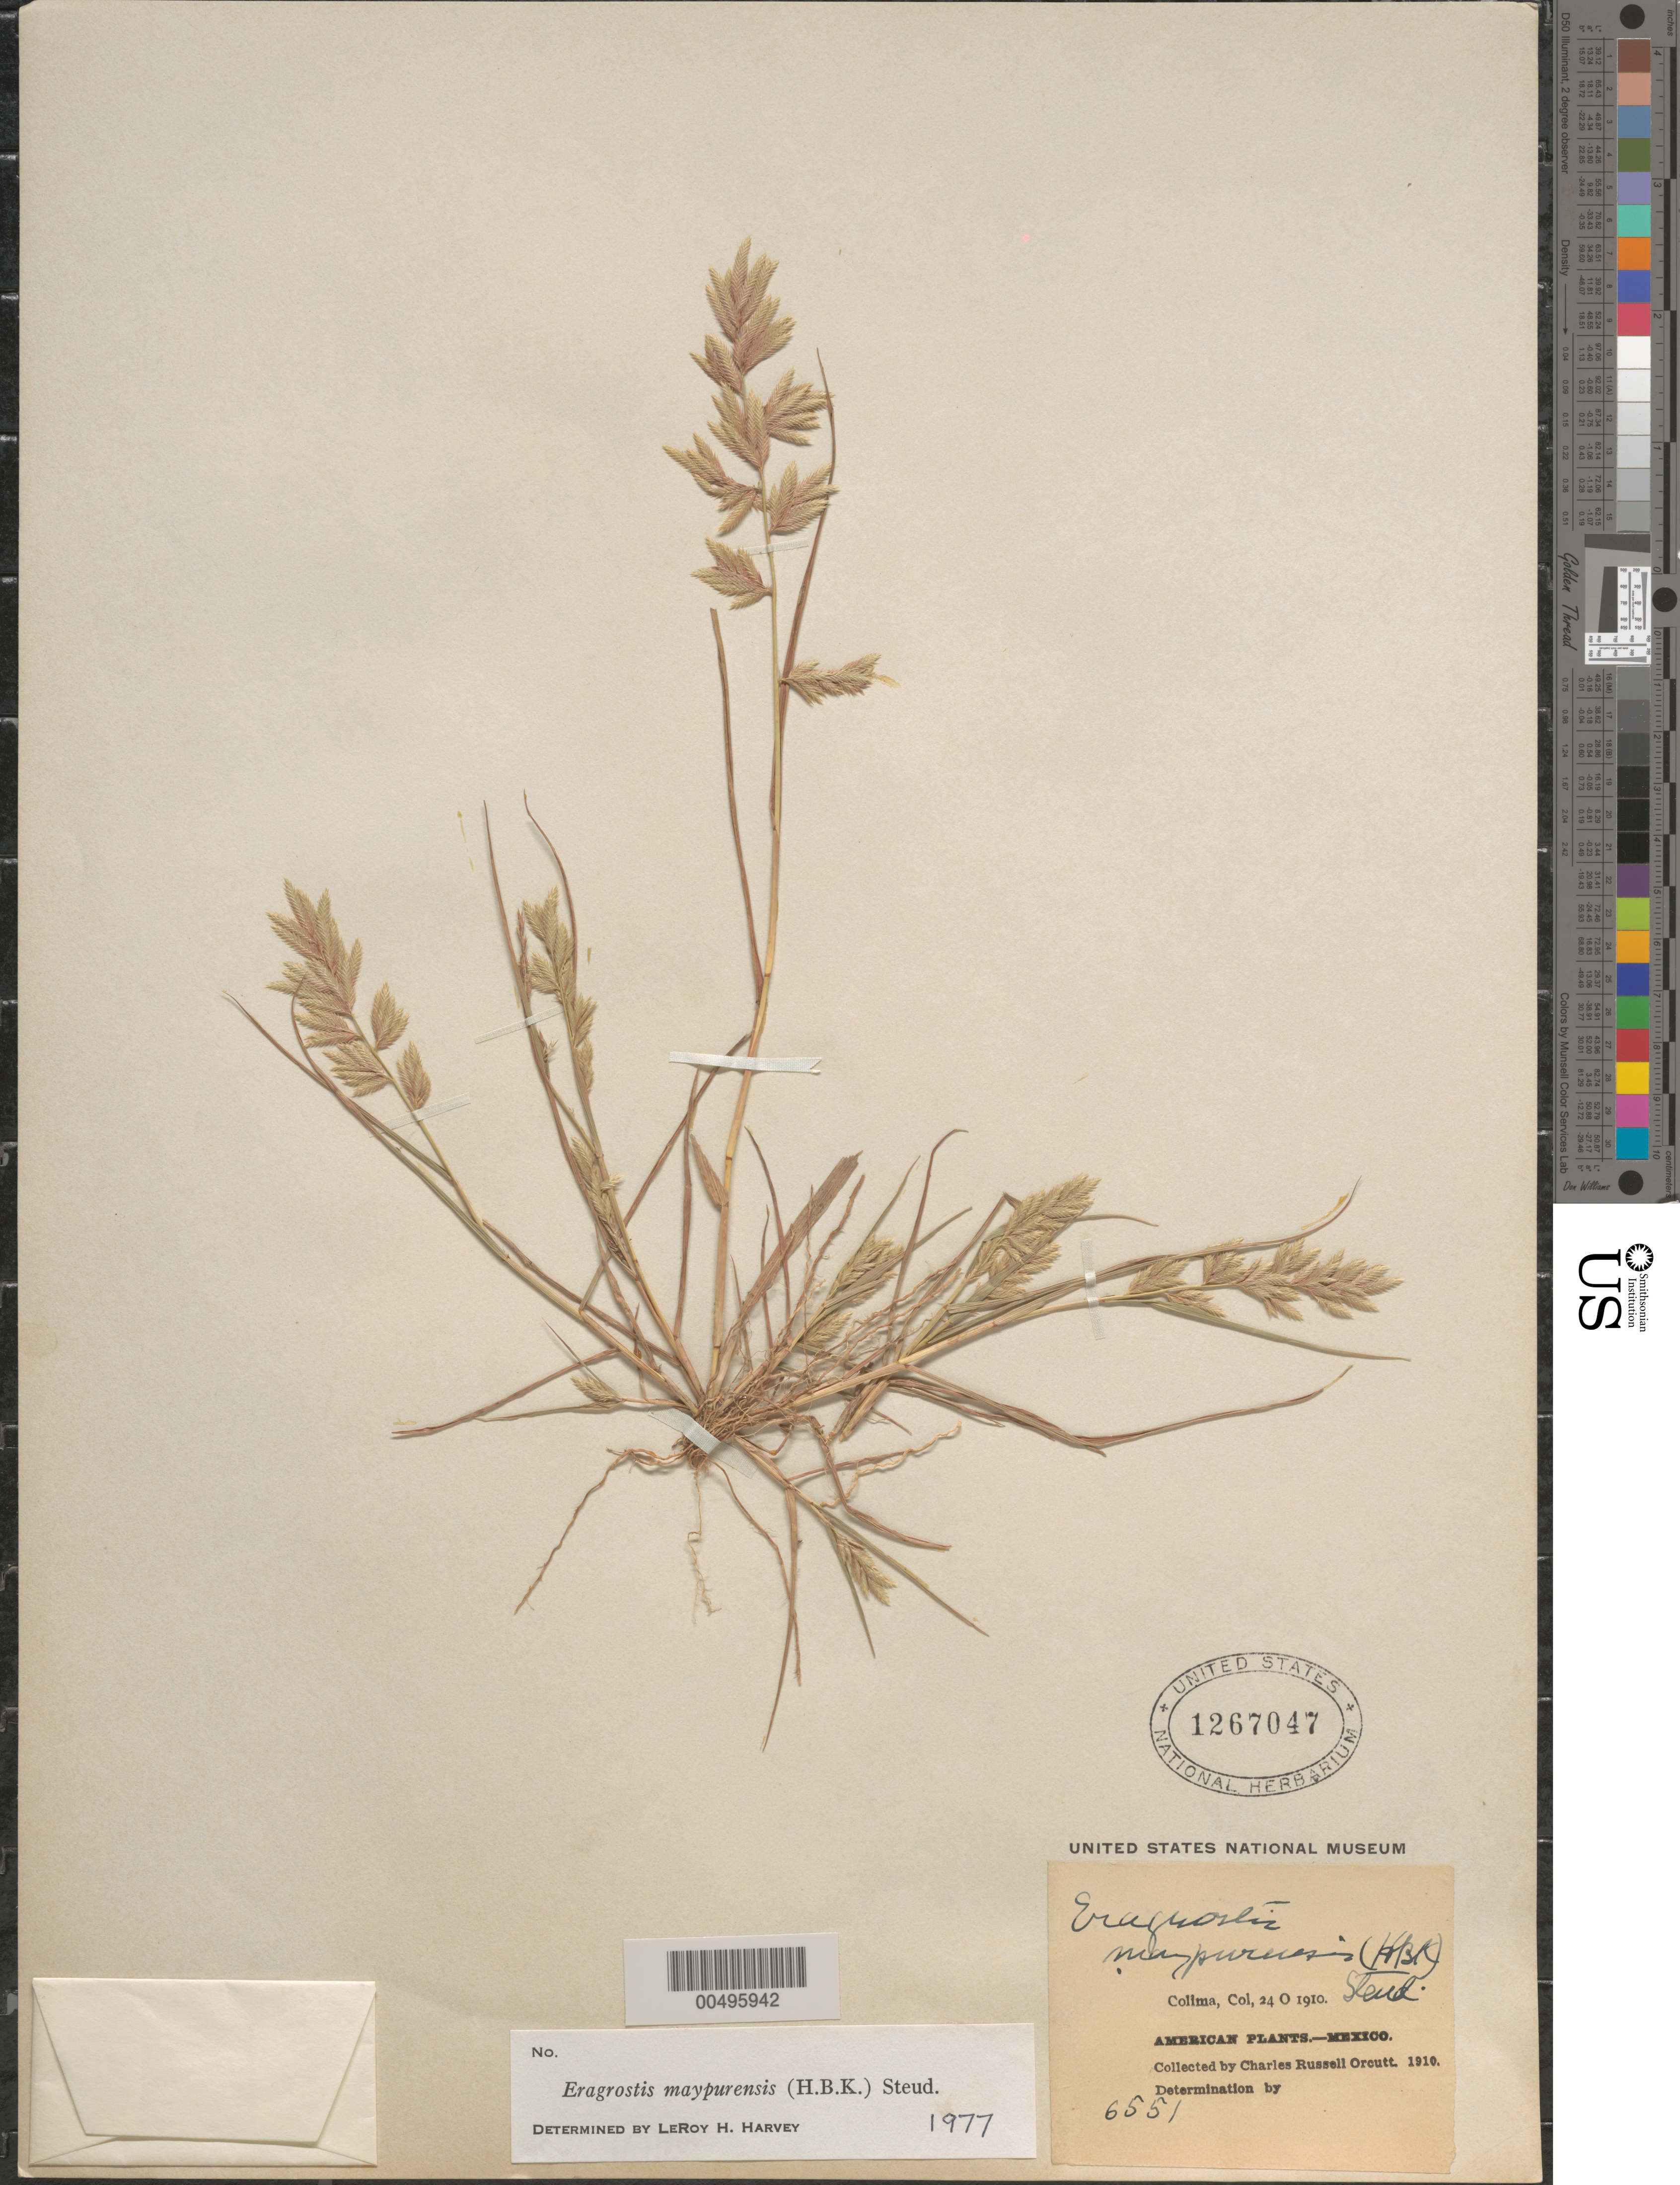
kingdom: Plantae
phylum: Tracheophyta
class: Liliopsida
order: Poales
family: Poaceae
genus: Eragrostis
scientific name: Eragrostis maypurensis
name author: (Kunth) Steud.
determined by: Harvey, L. H.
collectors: C. R. Orcutt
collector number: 6551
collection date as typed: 24 Oct 1910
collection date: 1910-10-24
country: Mexico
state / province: Colima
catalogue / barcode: US 1267047